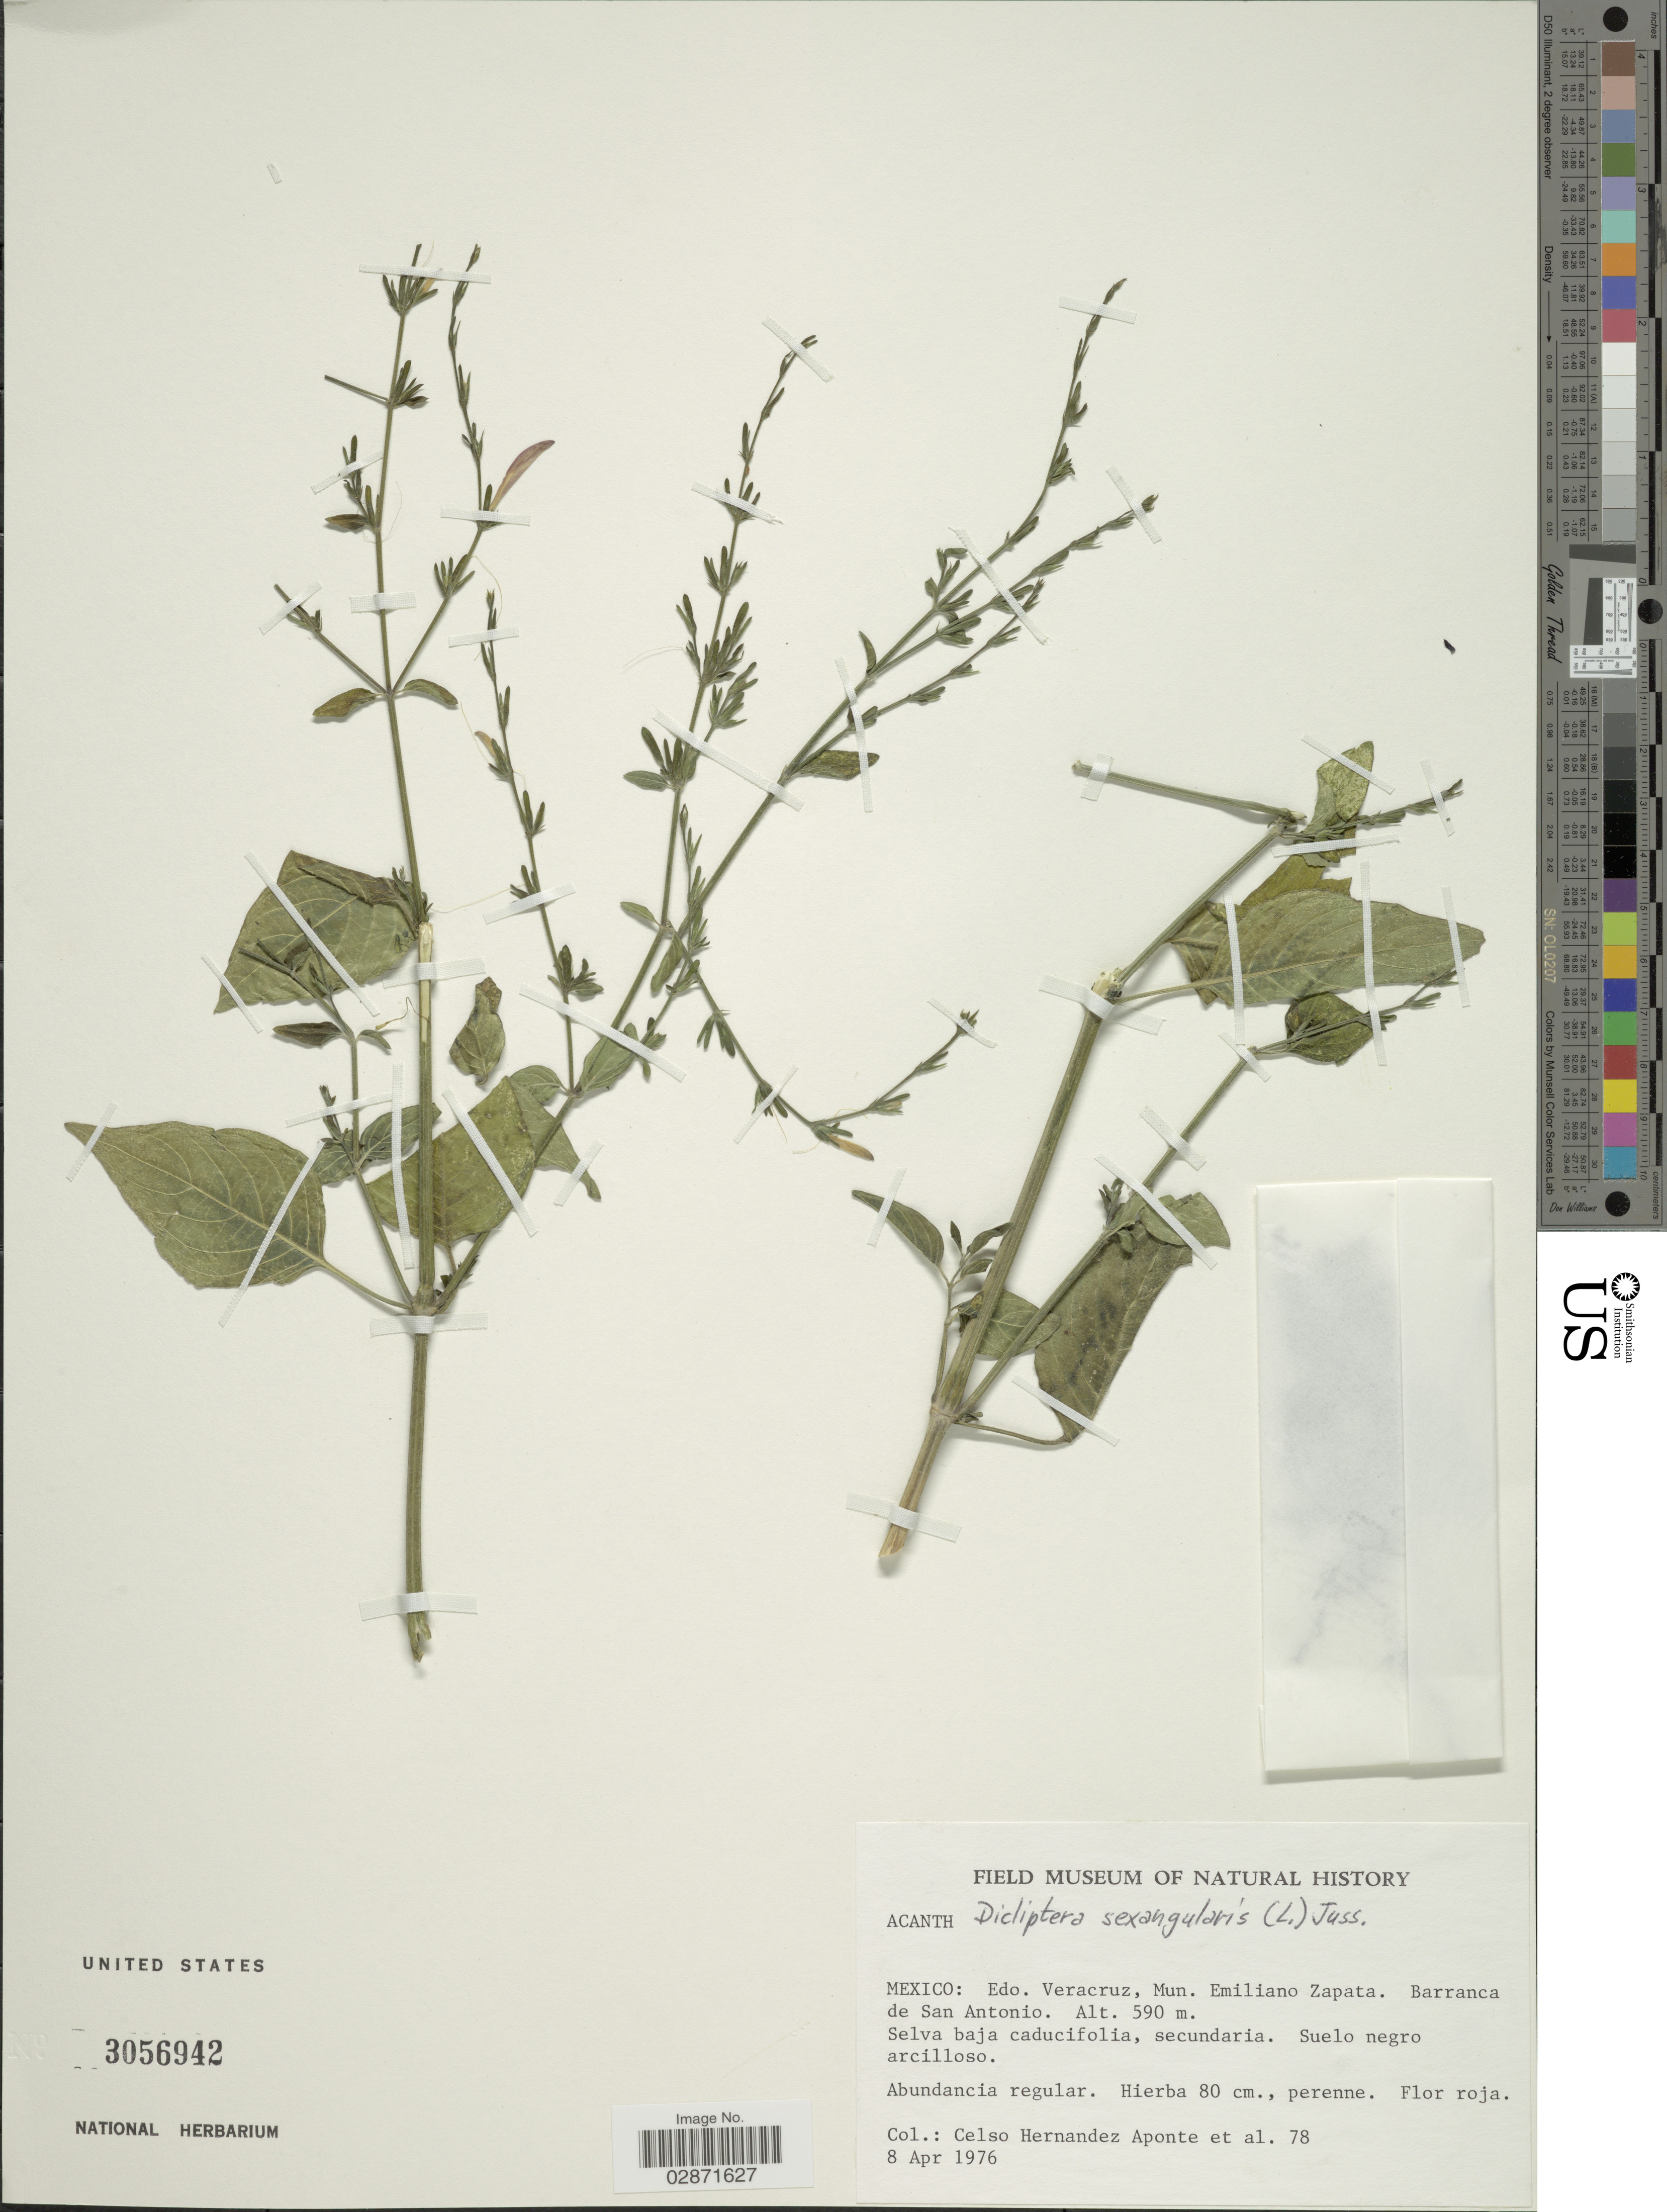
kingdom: Plantae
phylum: Tracheophyta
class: Magnoliopsida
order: Lamiales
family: Acanthaceae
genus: Dicliptera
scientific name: Dicliptera sexangularis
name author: (L.) Juss.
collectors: C. Hernandez & et al.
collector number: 78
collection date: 1976-04-08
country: Mexico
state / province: Veracruz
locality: Mun. Emiliano Zapata, Barranca de San Antonio.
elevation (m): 590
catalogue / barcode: US 3056942